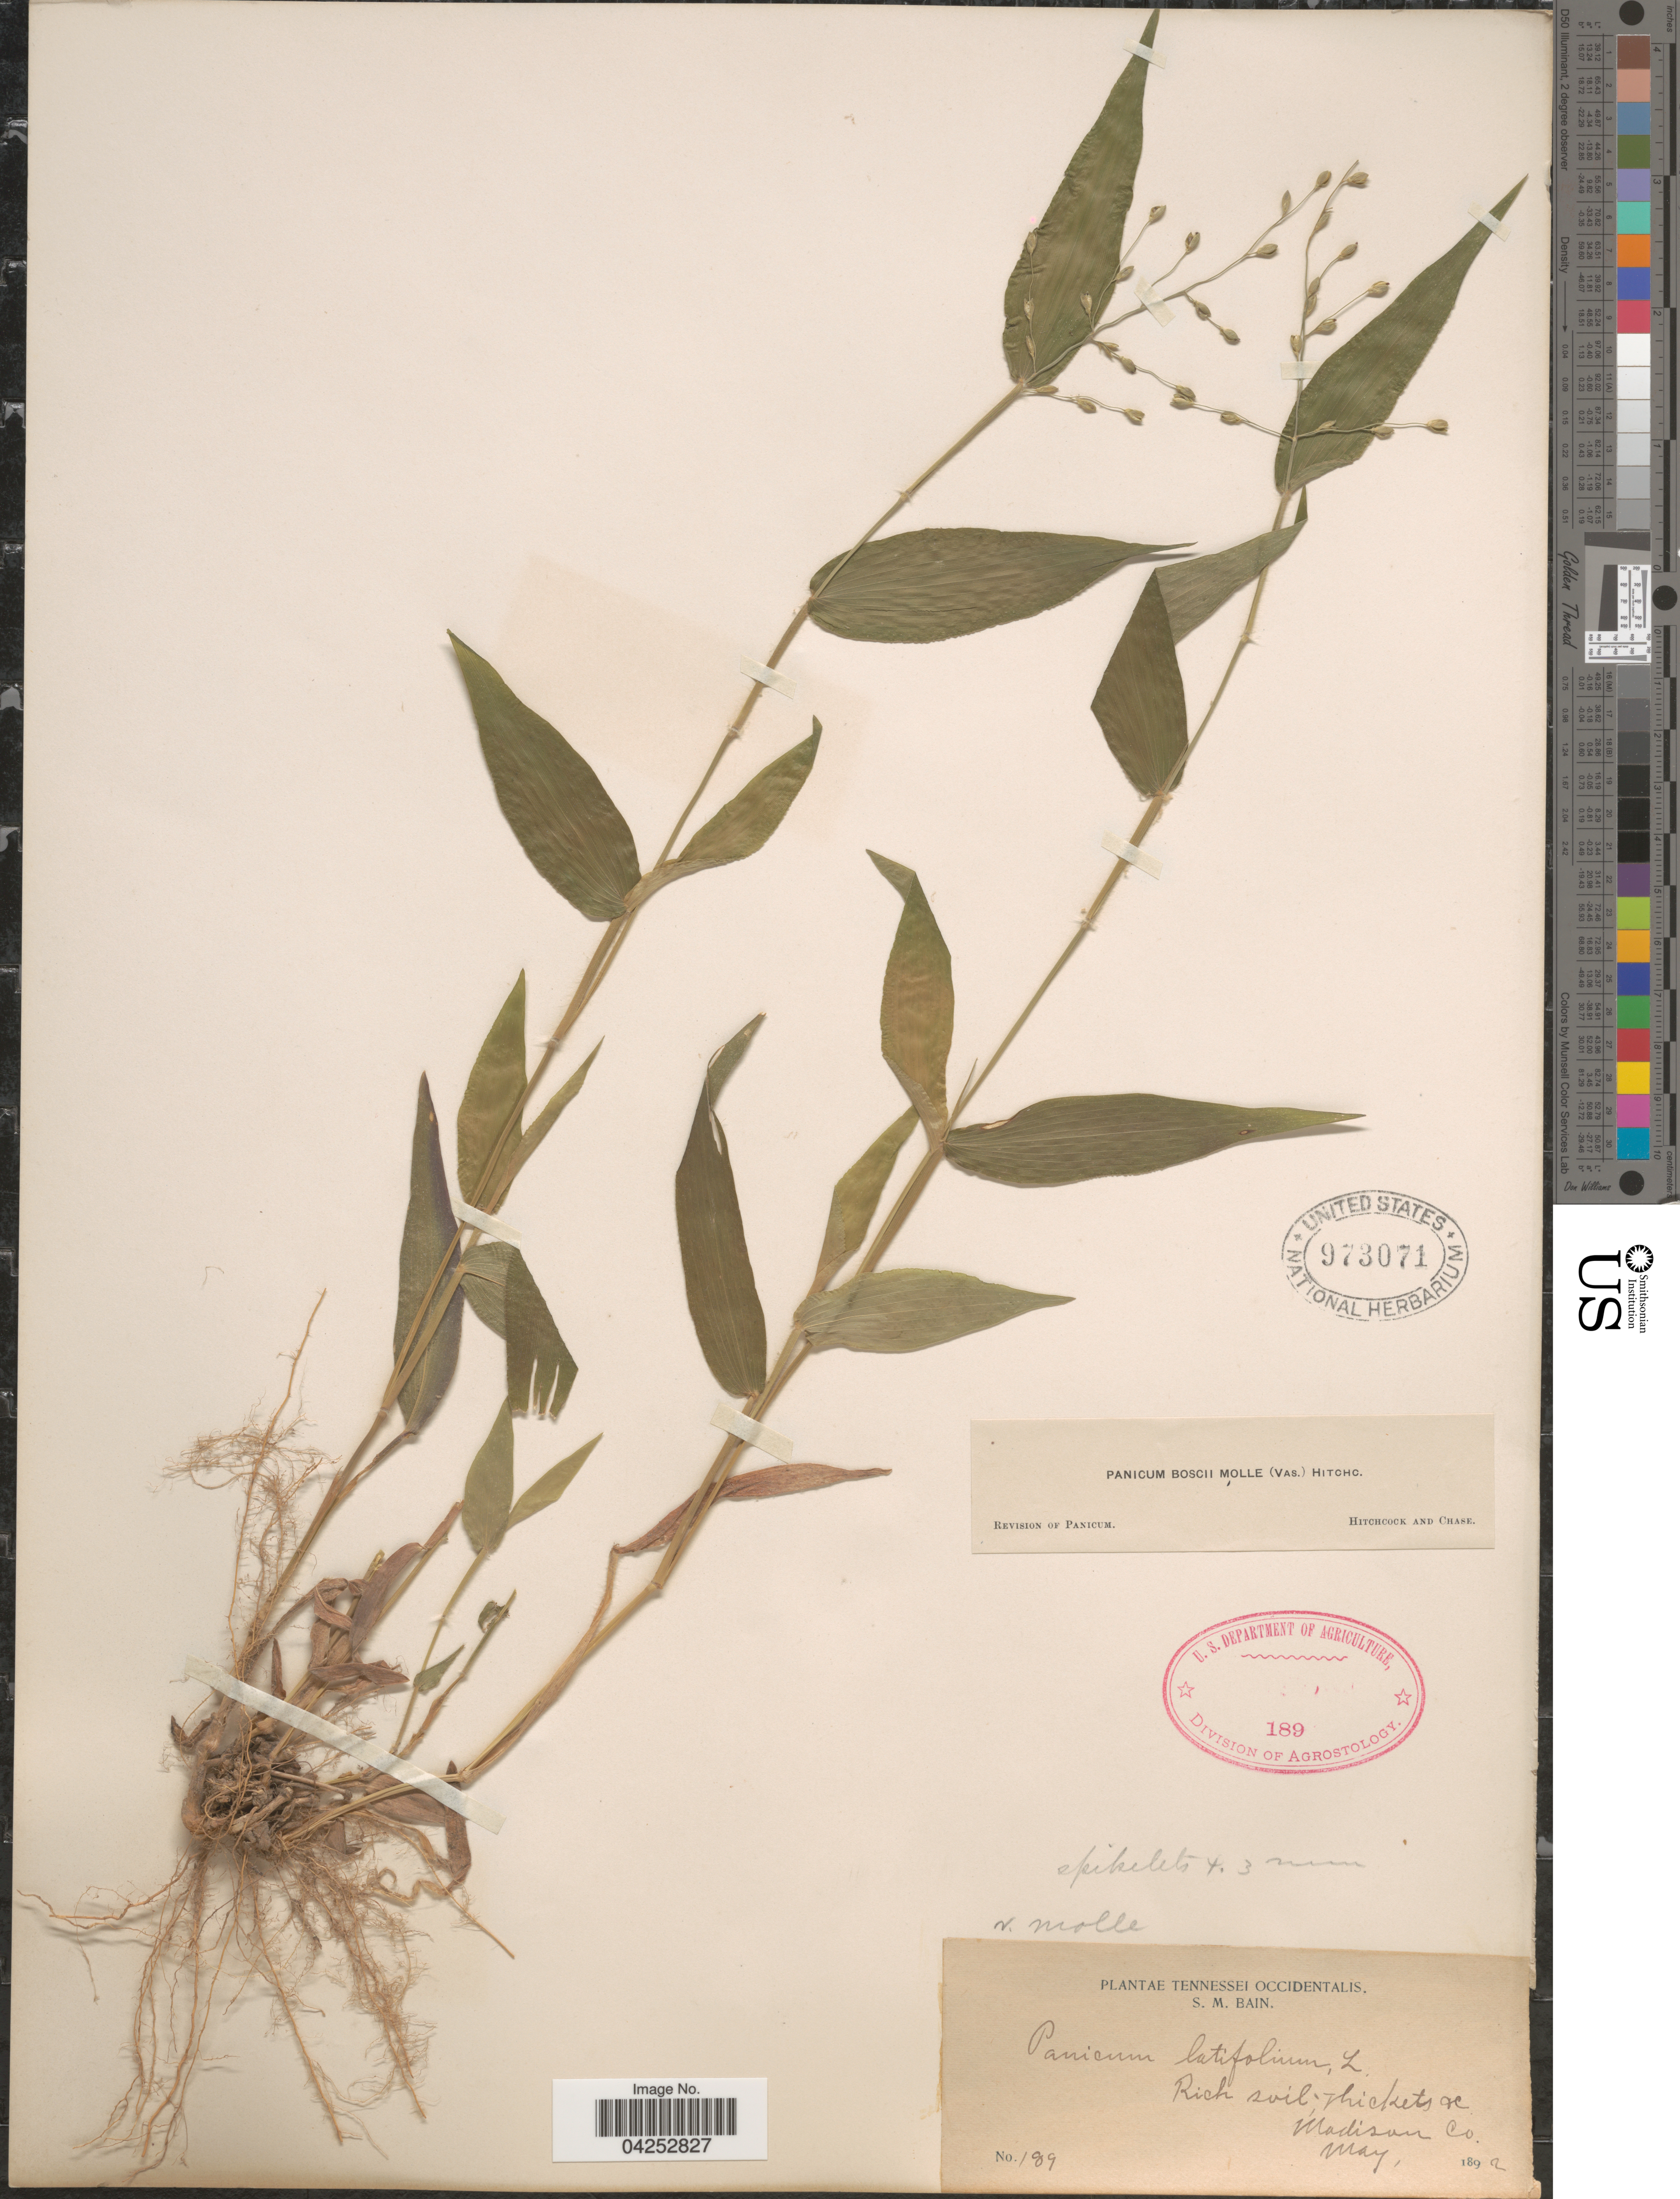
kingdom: Plantae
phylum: Tracheophyta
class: Liliopsida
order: Poales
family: Poaceae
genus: Dichanthelium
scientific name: Dichanthelium boscii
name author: (Poir.) Gould & C.A. Clark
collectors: S. M. Bain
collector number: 189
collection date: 1892-05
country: United States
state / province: Tennessee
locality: Tennessei Occidentalis. Madison Co.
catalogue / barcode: US 973071